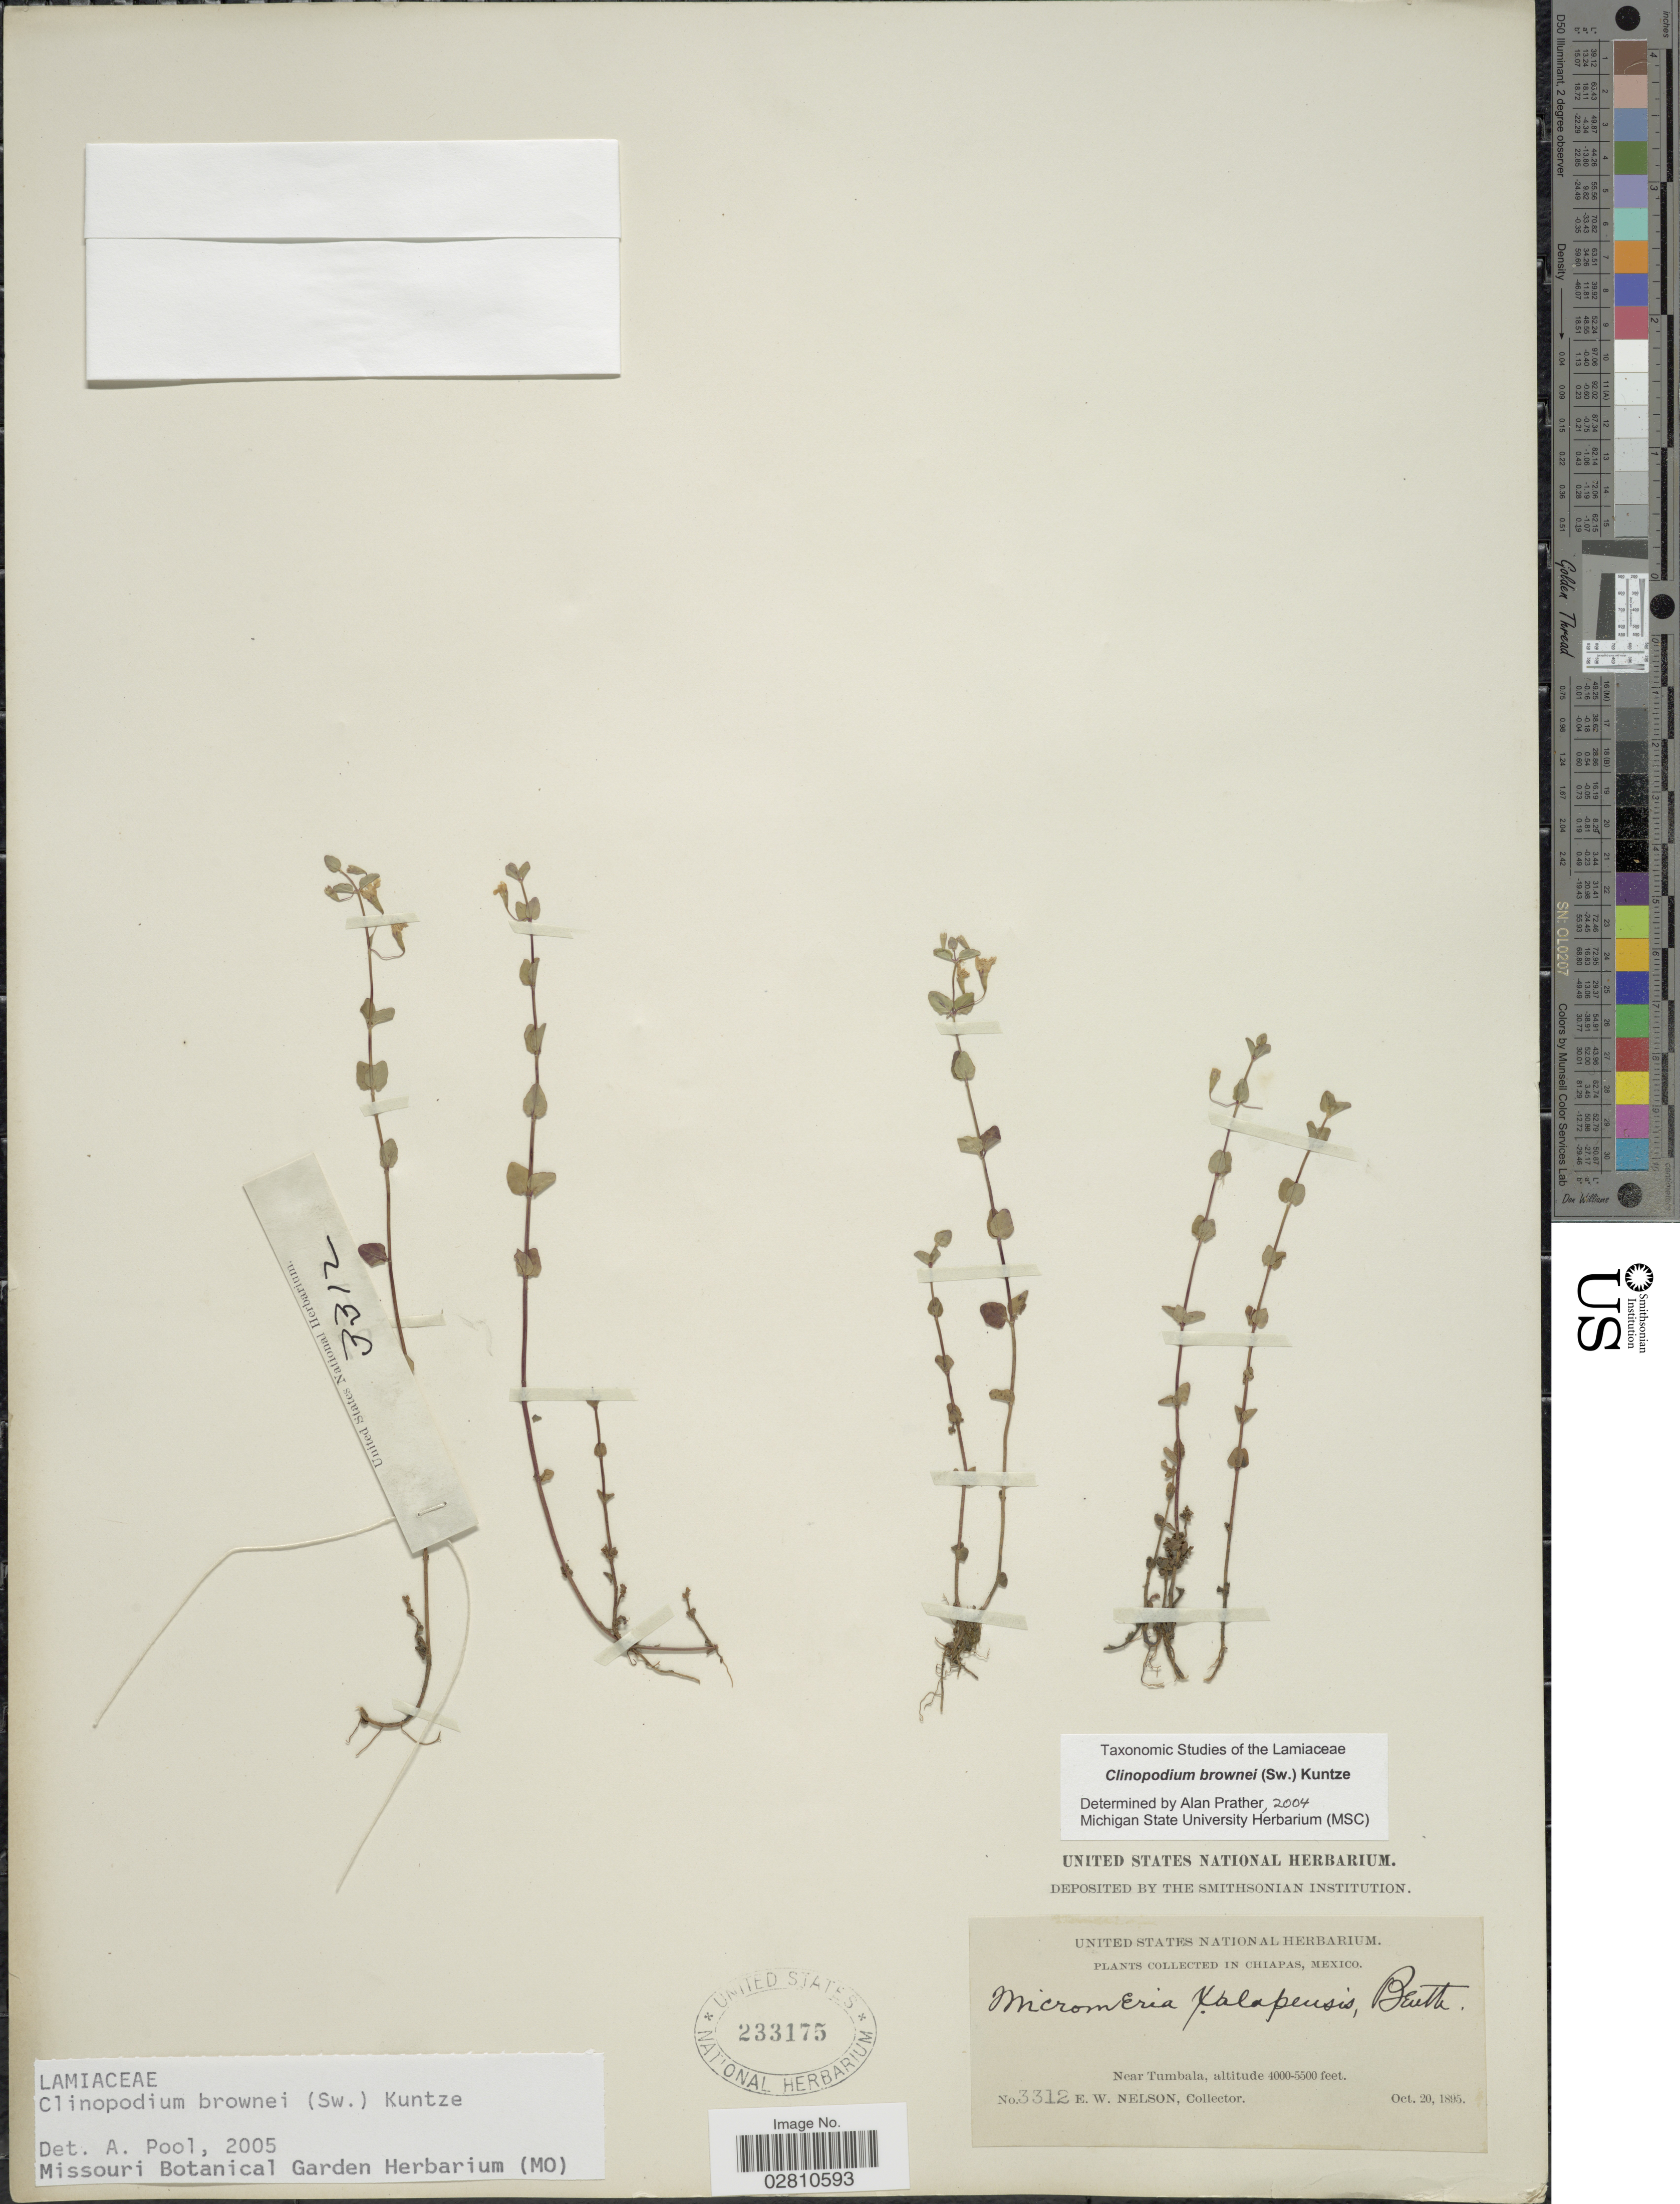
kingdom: Plantae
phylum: Tracheophyta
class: Magnoliopsida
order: Lamiales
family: Lamiaceae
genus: Clinopodium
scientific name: Clinopodium brownei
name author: (Sw.) Kuntze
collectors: E. W. Nelson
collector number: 3312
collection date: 1895-10-20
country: Mexico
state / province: Chiapas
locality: Near Tumbala.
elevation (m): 1219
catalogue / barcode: US 233175